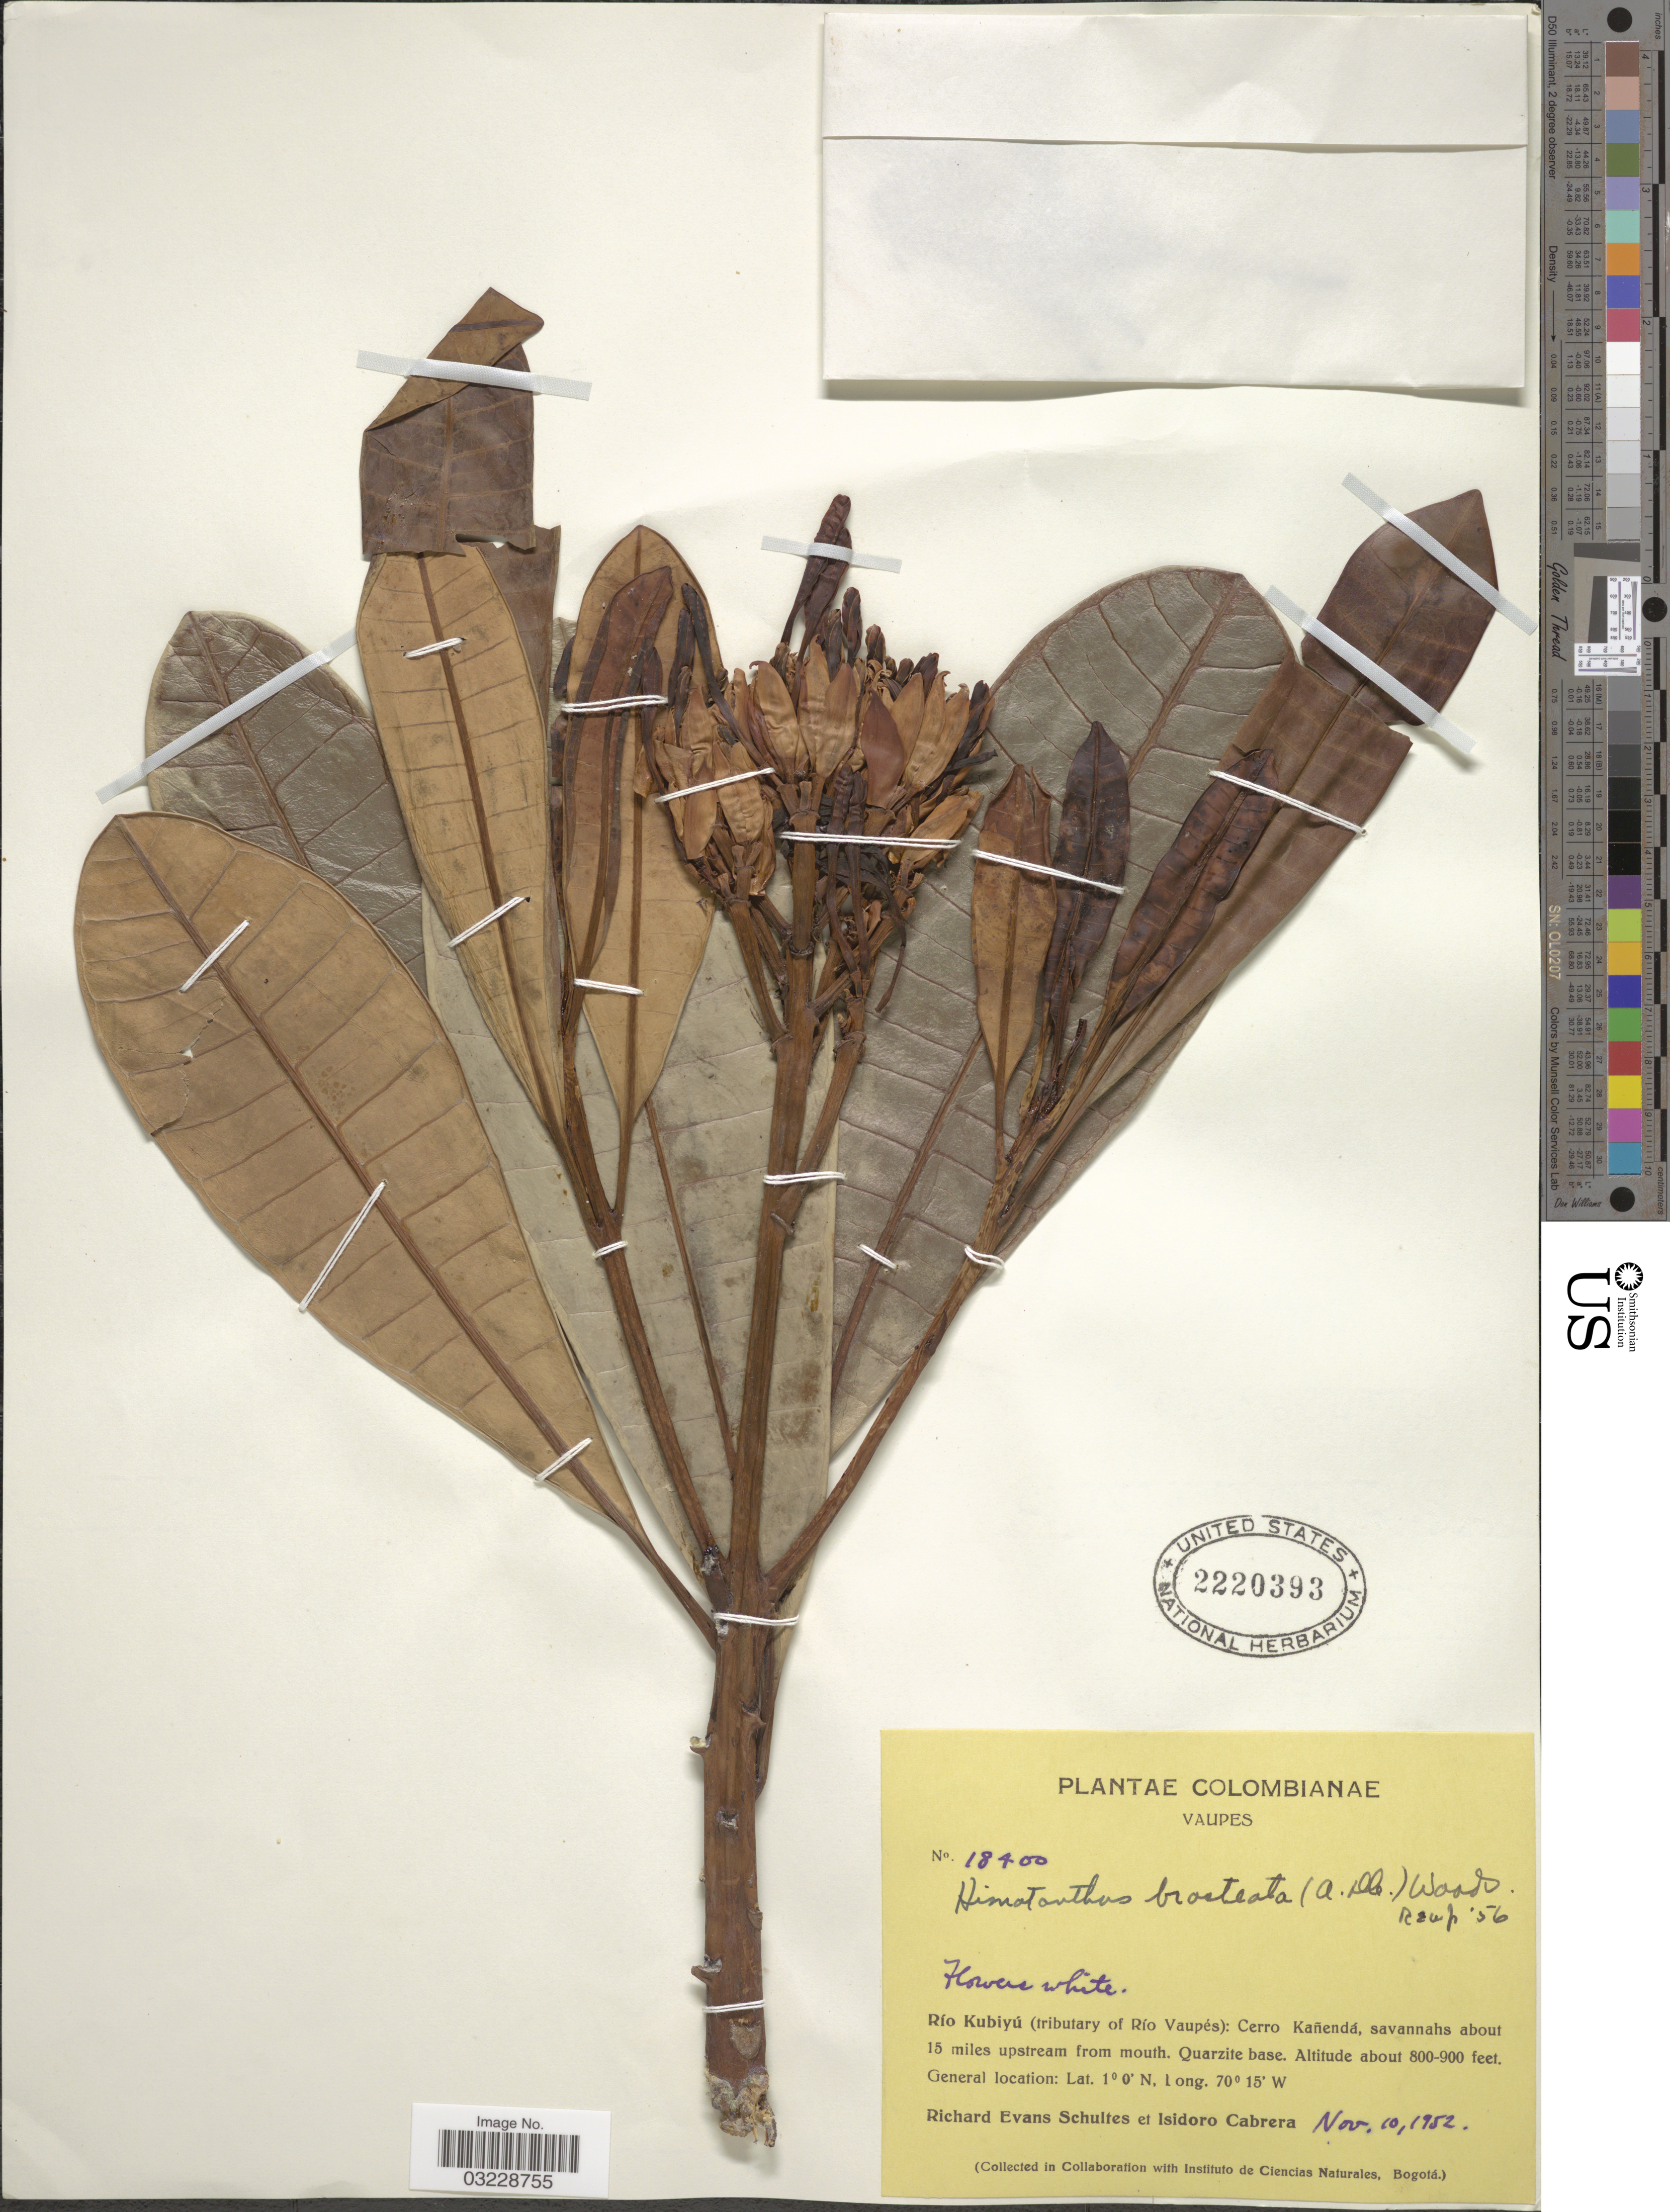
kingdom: Plantae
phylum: Tracheophyta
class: Magnoliopsida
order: Gentianales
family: Apocynaceae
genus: Himatanthus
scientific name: Himatanthus bracteatus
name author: (A. DC.) Woodson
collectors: R. E. Schultes & I. Cabrera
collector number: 18400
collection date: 1952-11-10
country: Colombia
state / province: Vaupés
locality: Río Kubiyú (tributary of Río Vaupés): Cerro Kañendá, savannahs about 15 miles upstream from mouth.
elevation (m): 244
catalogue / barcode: US 2220393